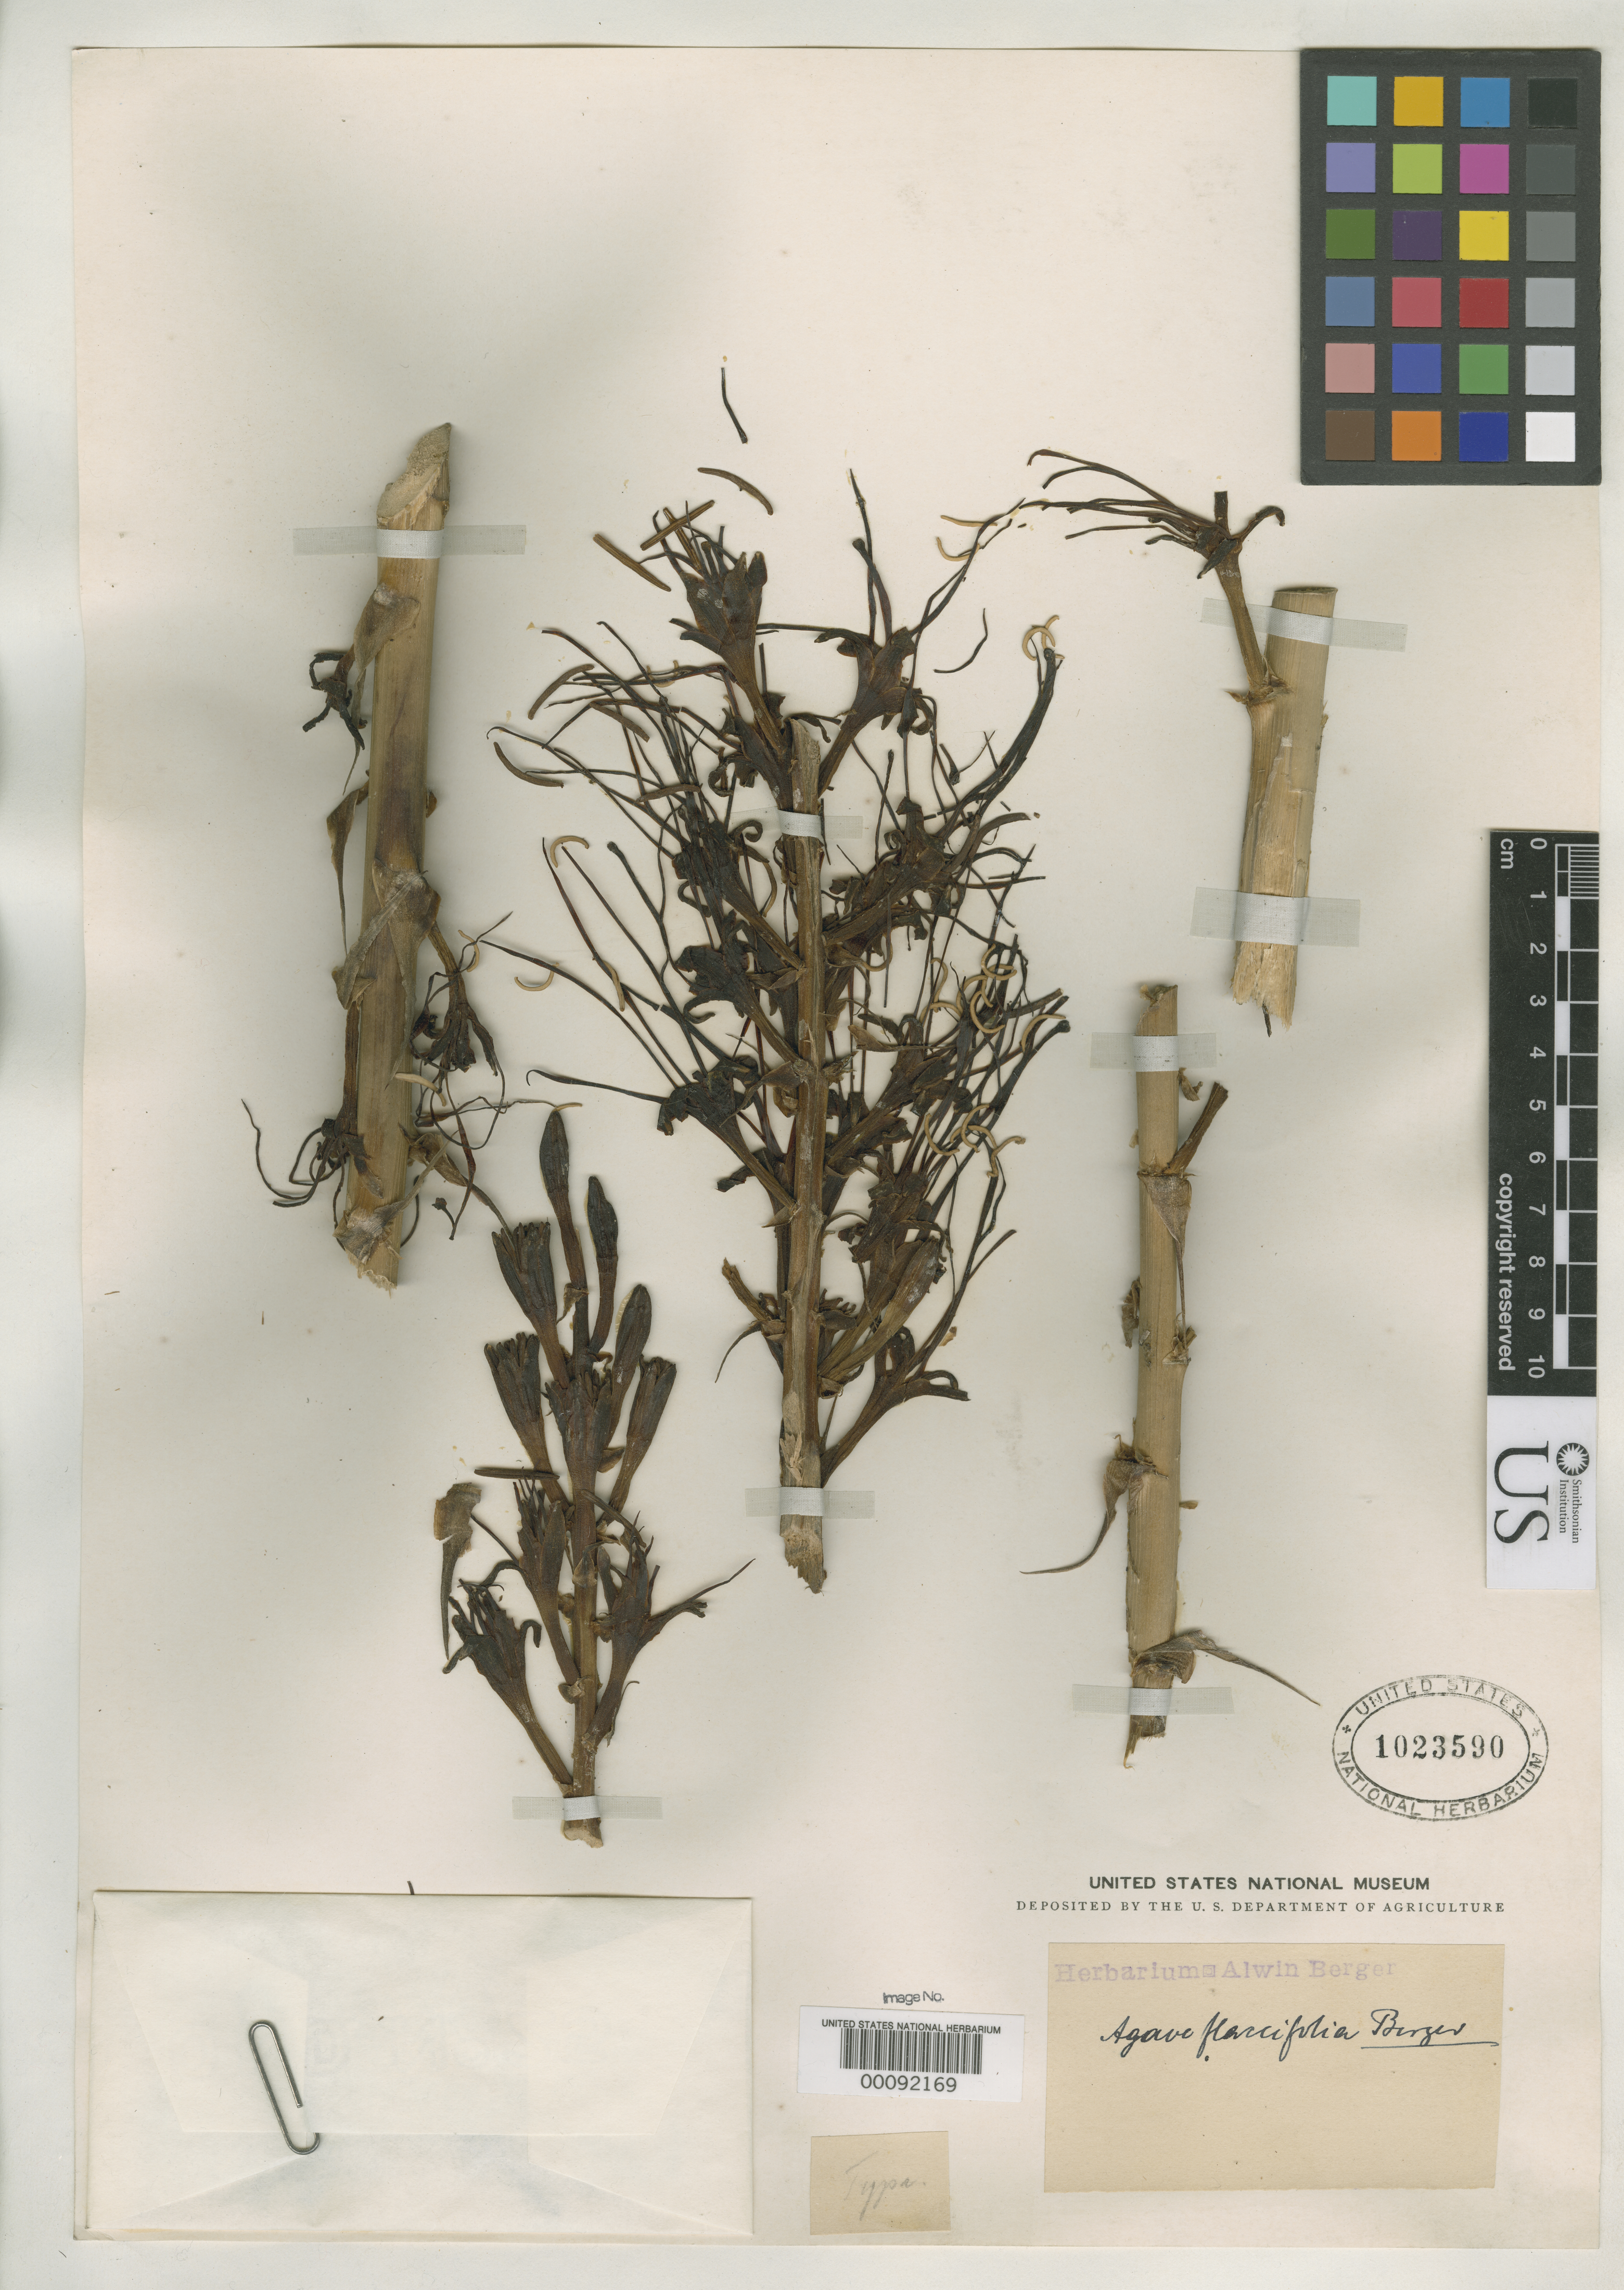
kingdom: Plantae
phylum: Tracheophyta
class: Liliopsida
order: Asparagales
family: Asparagaceae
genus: Agave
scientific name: Agave flaccifolia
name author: A. Berger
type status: Type Collection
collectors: A. Berger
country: Mexico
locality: Cultivated at La Mortola, Italy.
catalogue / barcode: US 1023590